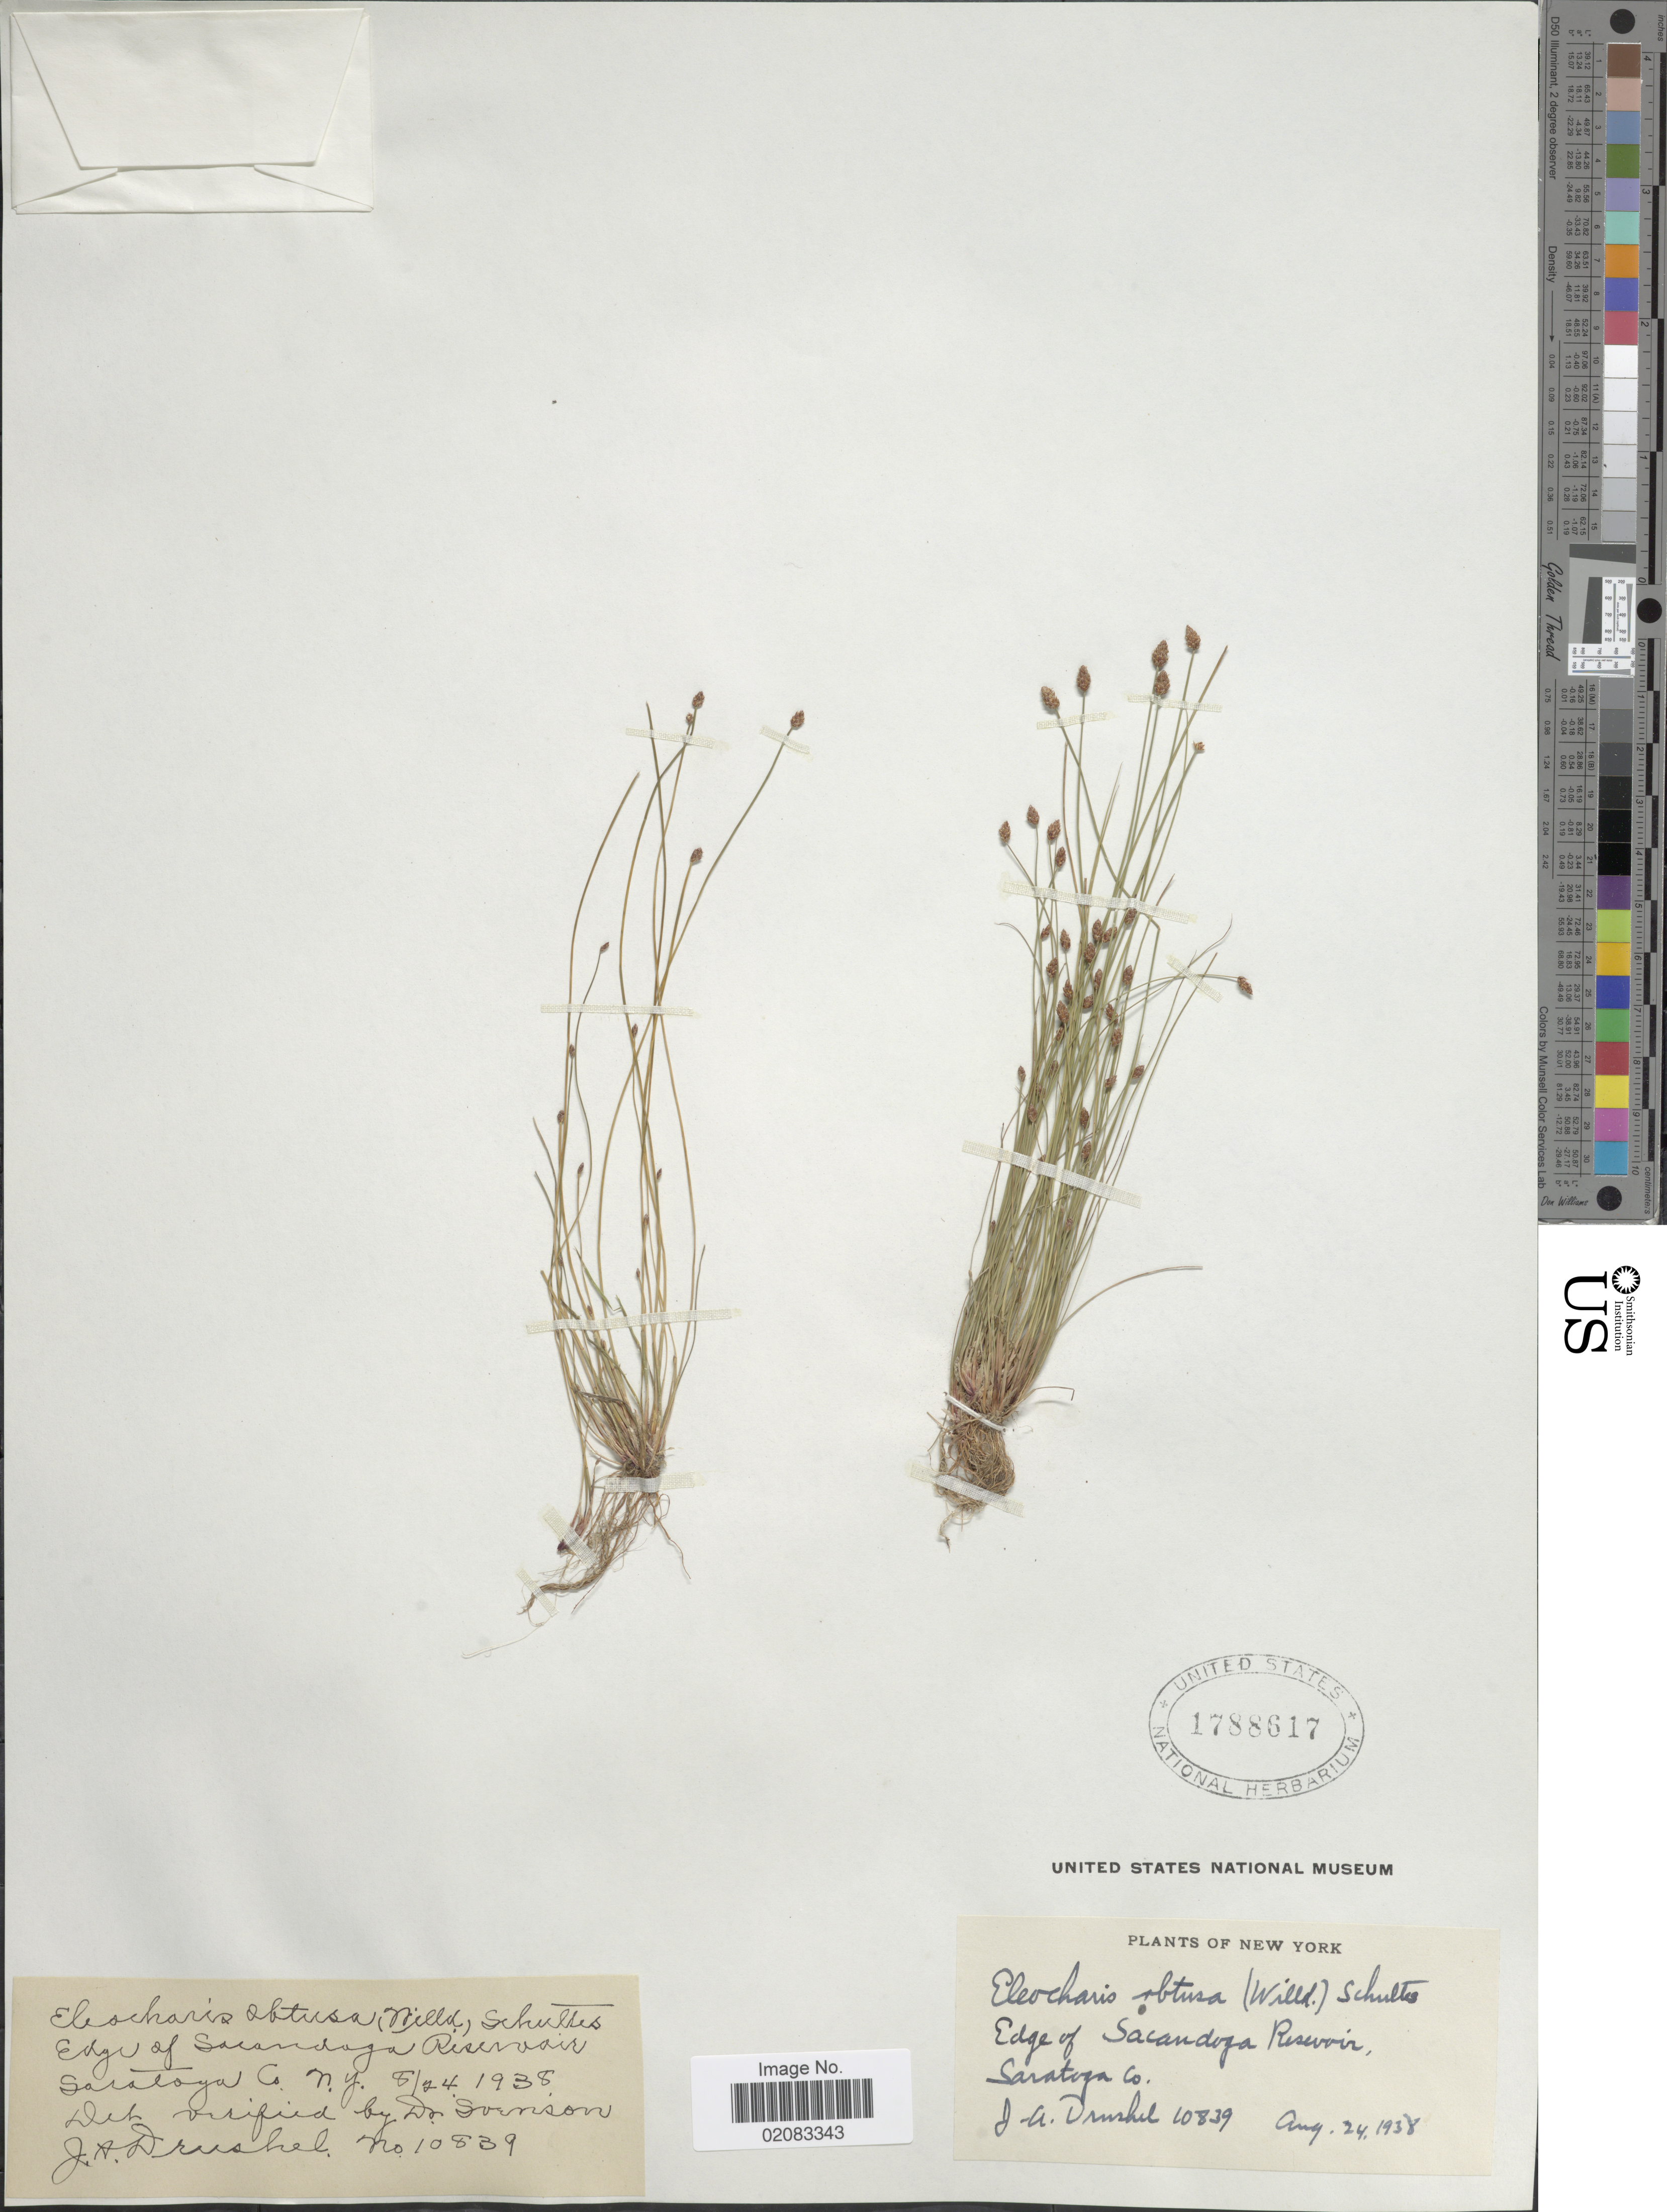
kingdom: Plantae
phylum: Tracheophyta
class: Liliopsida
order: Poales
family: Cyperaceae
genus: Eleocharis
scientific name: Eleocharis obtusa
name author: (Willd.) Schult.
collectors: J. A. Drushel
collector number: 10839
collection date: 1938-08-24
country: United States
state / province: New York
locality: Edge of Sacandoga Reservoir, Saratoga Co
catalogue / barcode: US 1788617